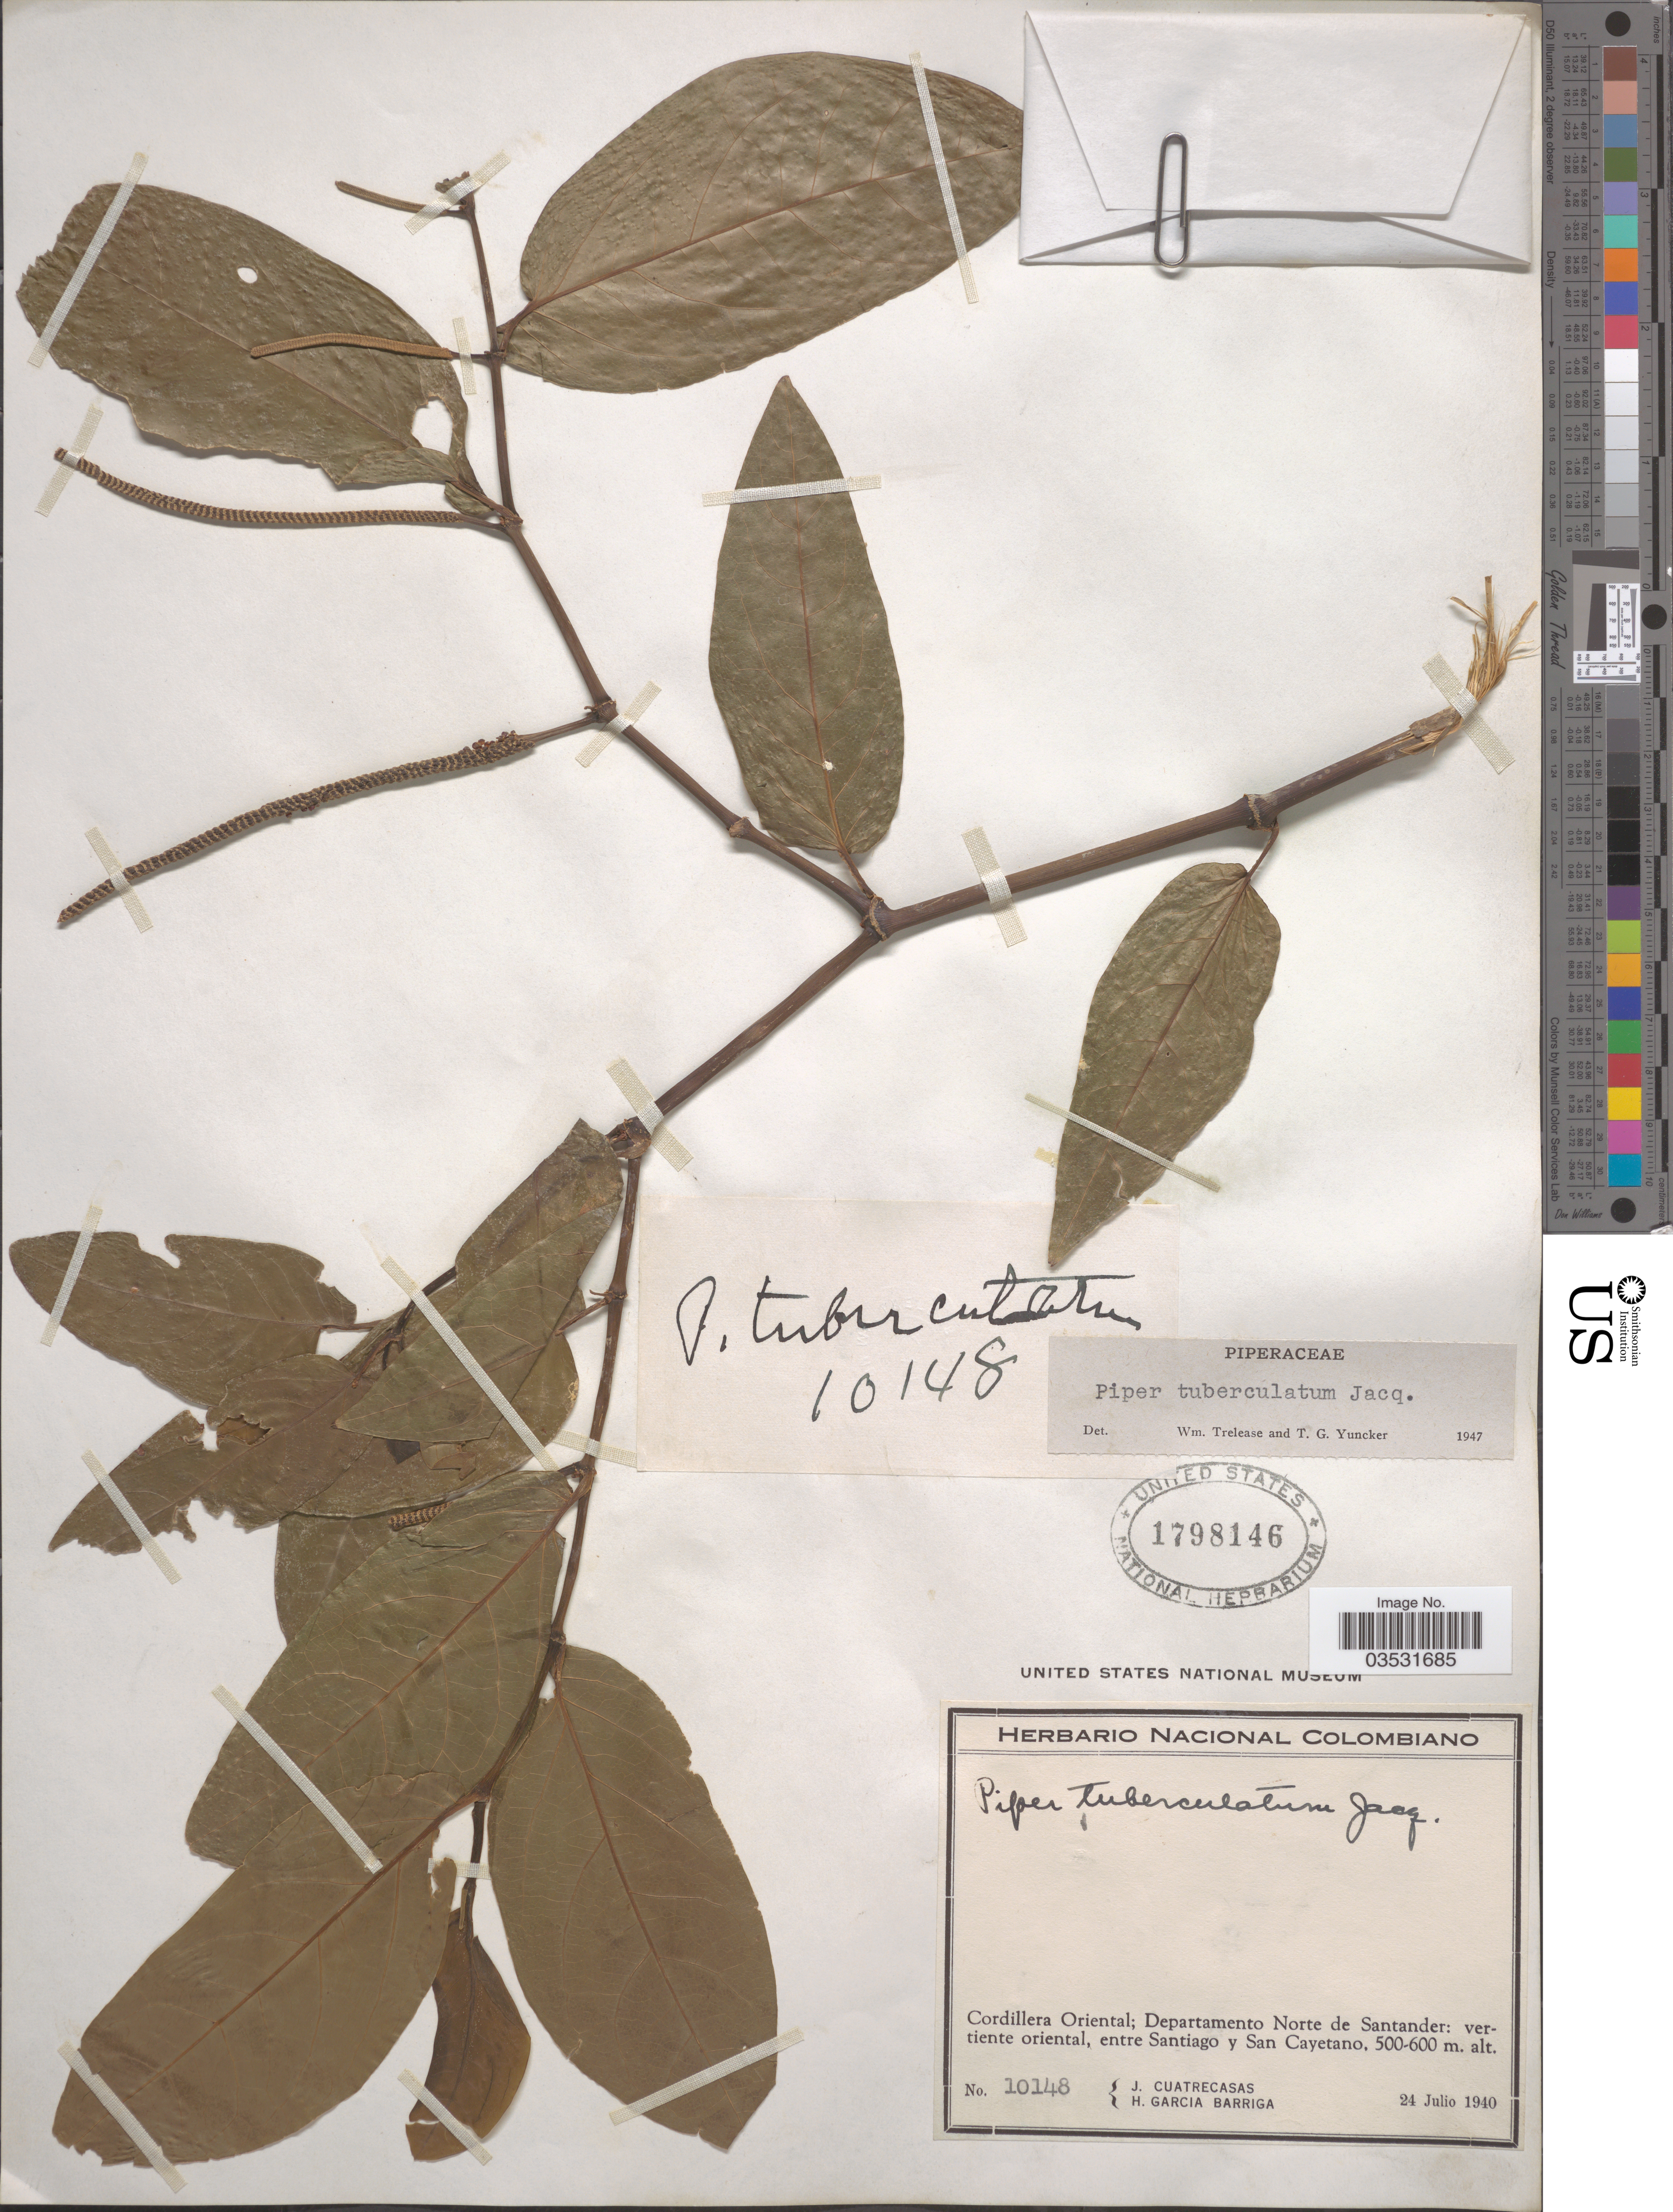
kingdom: Plantae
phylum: Tracheophyta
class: Magnoliopsida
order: Piperales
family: Piperaceae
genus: Piper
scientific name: Piper tuberculatum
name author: Jacq.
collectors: J. Cuatrecasas & H. García Barriga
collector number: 10148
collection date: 1940-07-24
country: Colombia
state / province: Norte de Santander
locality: Cordillera Oriental; Departamento Norte de Santander: vertiente oriental, entre Santiago y San Cayetano.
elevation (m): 500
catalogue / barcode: US 1798146